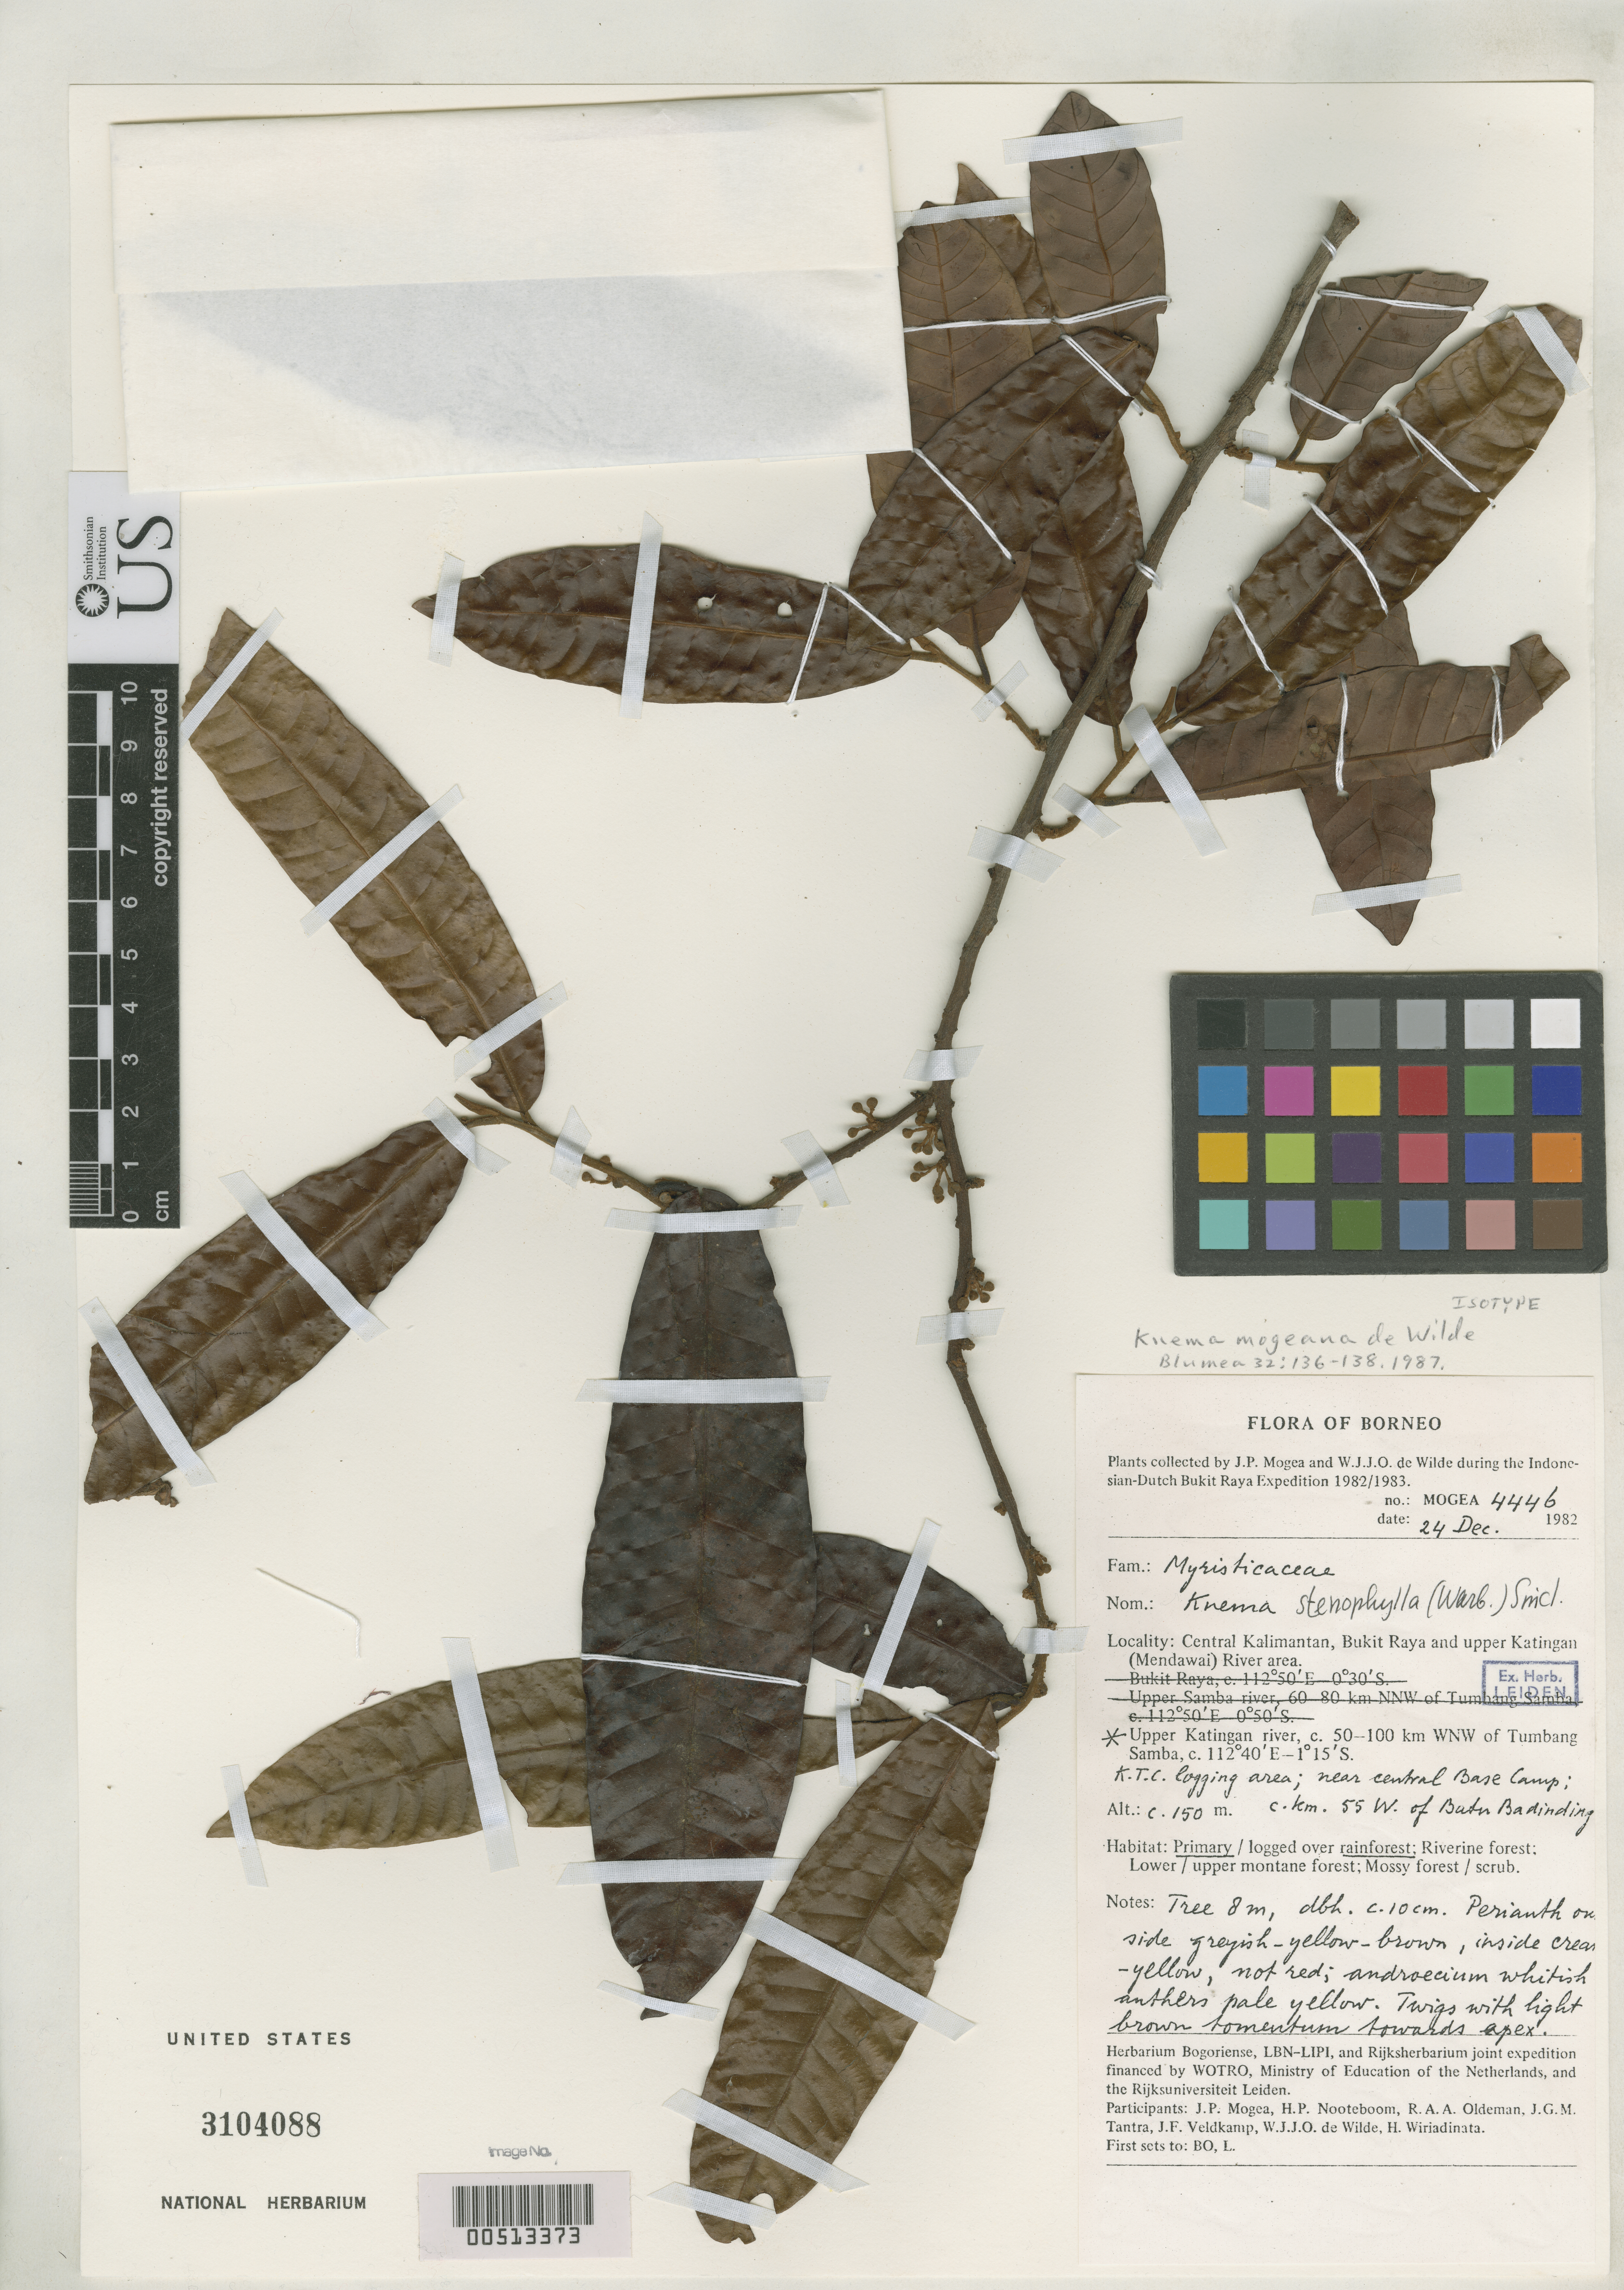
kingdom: Plantae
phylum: Tracheophyta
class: Magnoliopsida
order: Magnoliales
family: Myristicaceae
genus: Knema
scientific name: Knema mogeana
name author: W.J. de Wilde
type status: Isotype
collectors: J. Mogea & W. J. de Wilde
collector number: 4446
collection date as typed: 24 Dec 1982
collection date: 1982-12-24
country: Indonesia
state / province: Kalimantan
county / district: Kalimantan Tengah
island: Borneo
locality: Bukit Raya & upper Katingan (Mendawai) River area, upper Katingan River, ca. 50-100 km WNW of Tumbang Samba.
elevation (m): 150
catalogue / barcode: US 3104088